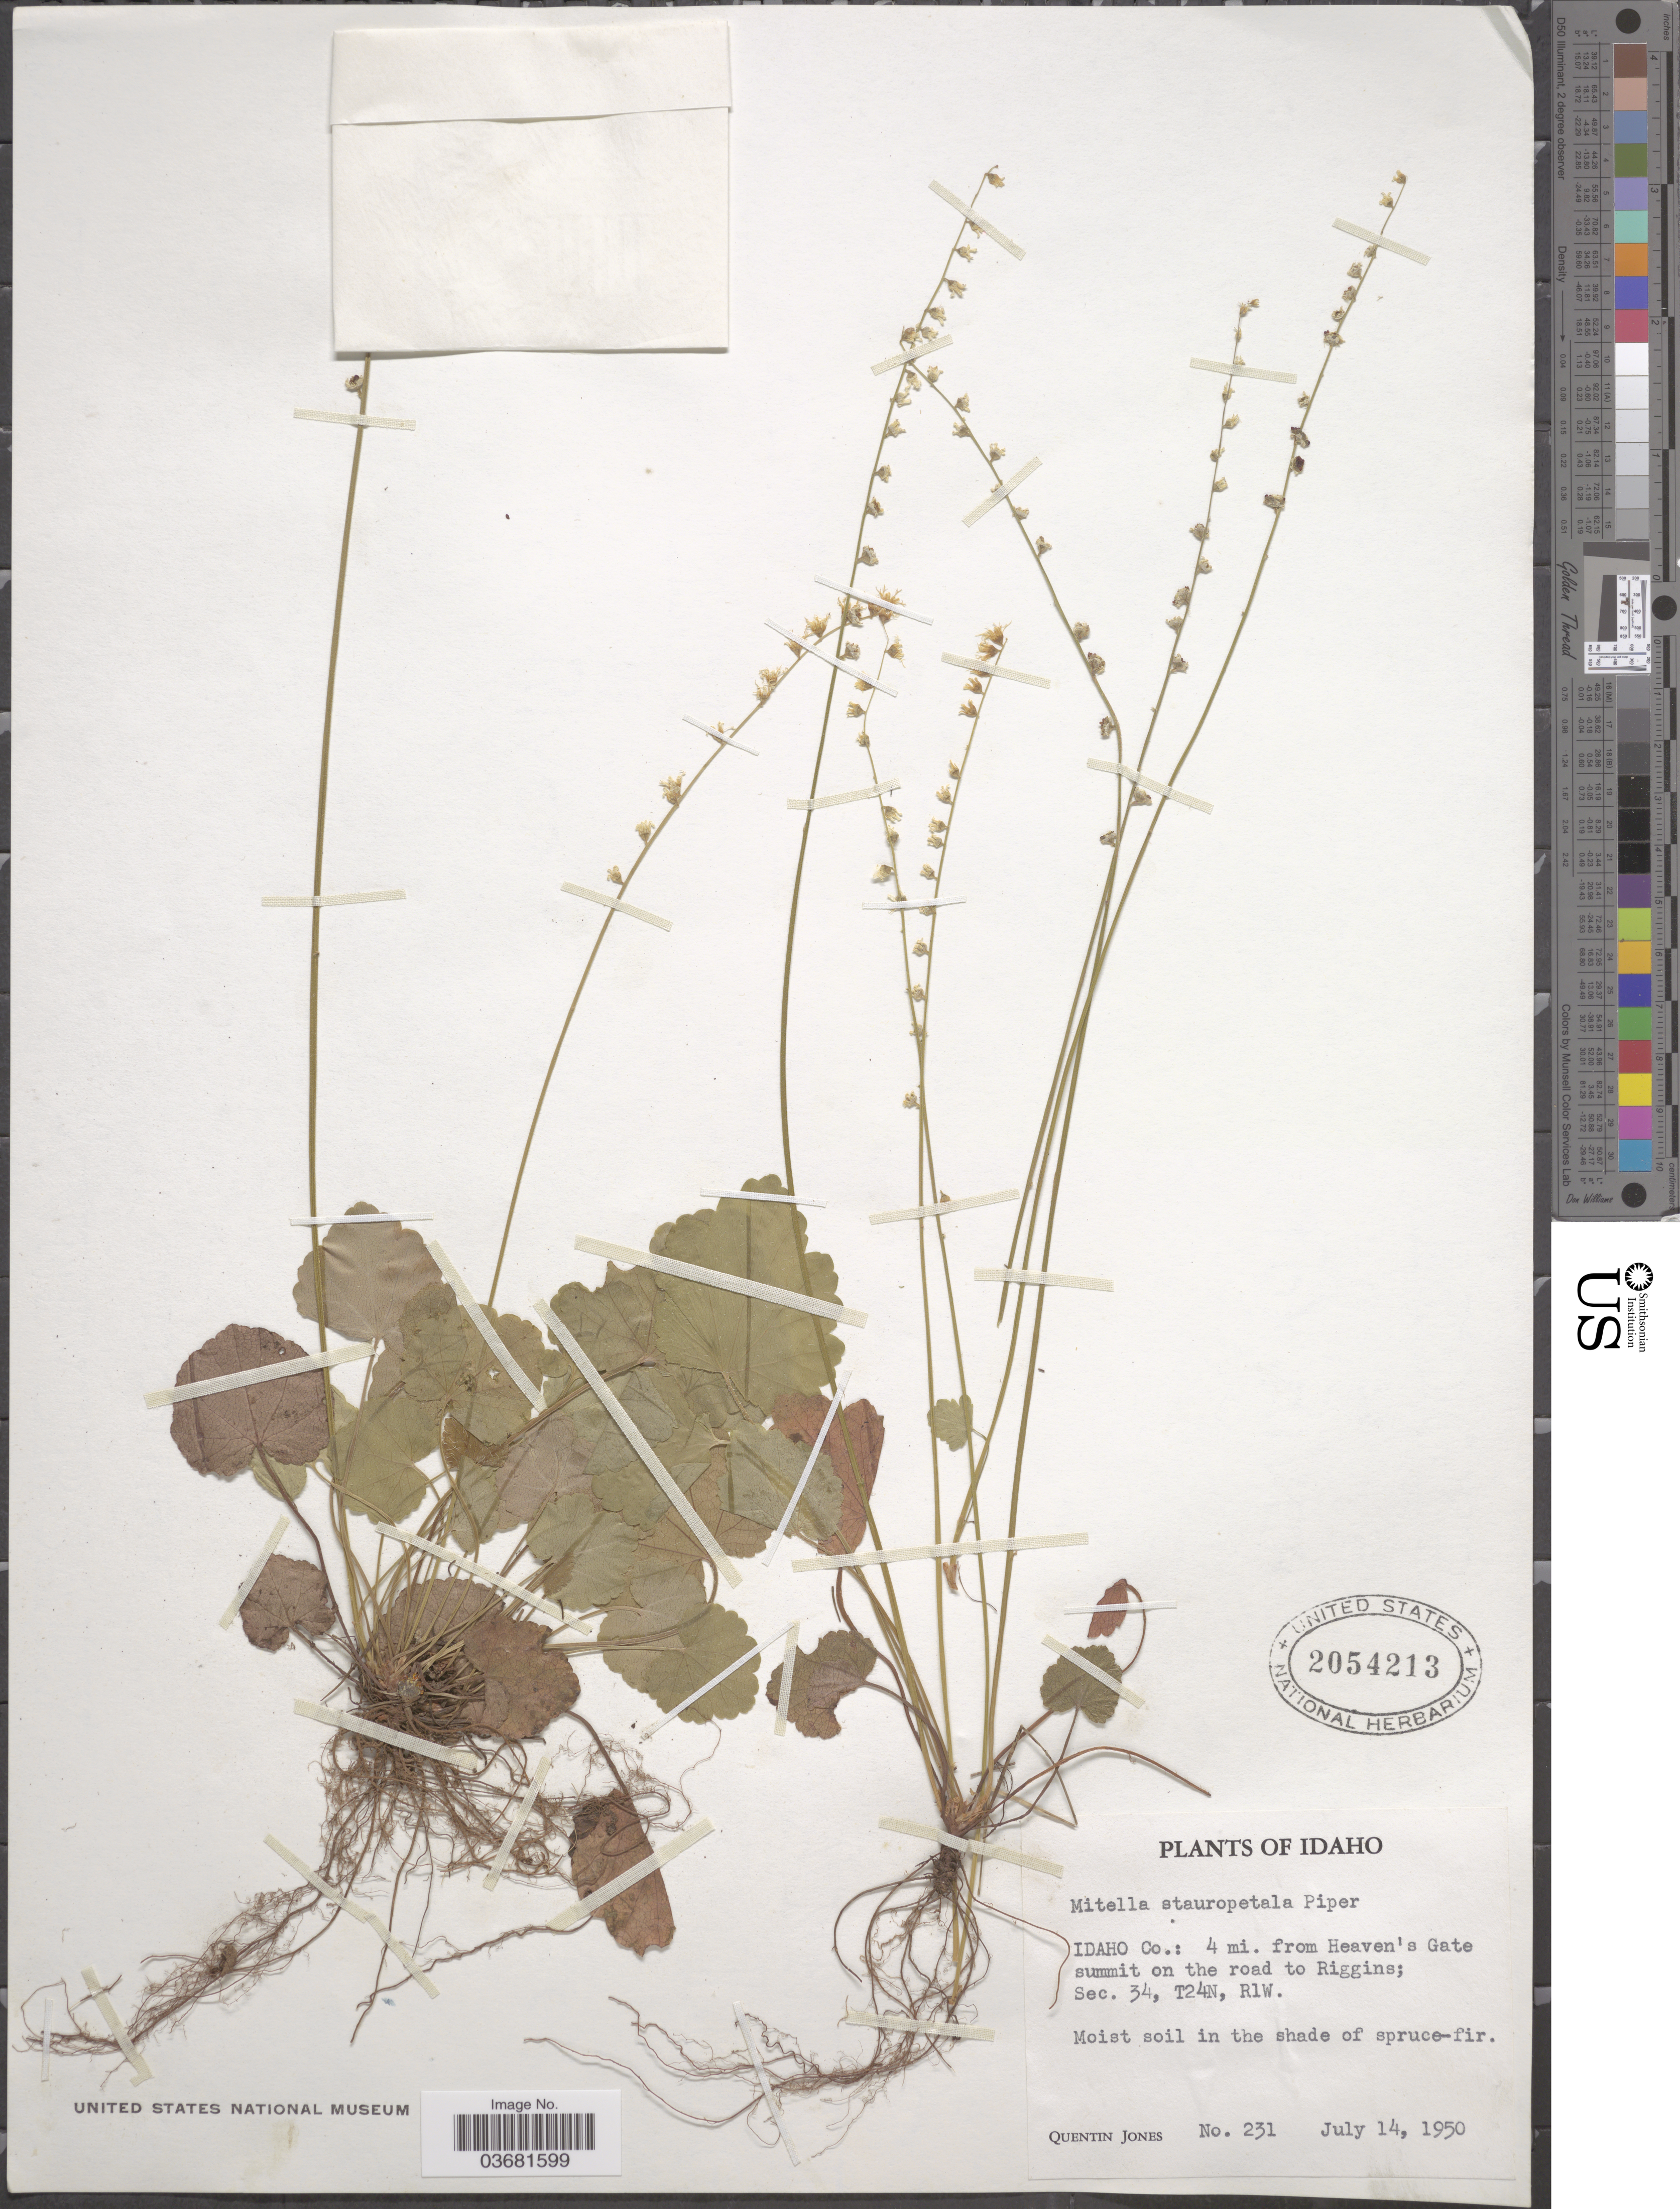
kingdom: Plantae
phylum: Tracheophyta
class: Magnoliopsida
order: Saxifragales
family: Saxifragaceae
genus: Mitella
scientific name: Mitella stauropetala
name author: Piper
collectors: Q. Jones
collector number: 231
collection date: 1950-07-14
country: United States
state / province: Idaho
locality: Idaho Co.: 4 mi. from Heaven's Gate summit on the road to Riggins; Sec. 34, T24N, R1W.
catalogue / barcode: US 2054213